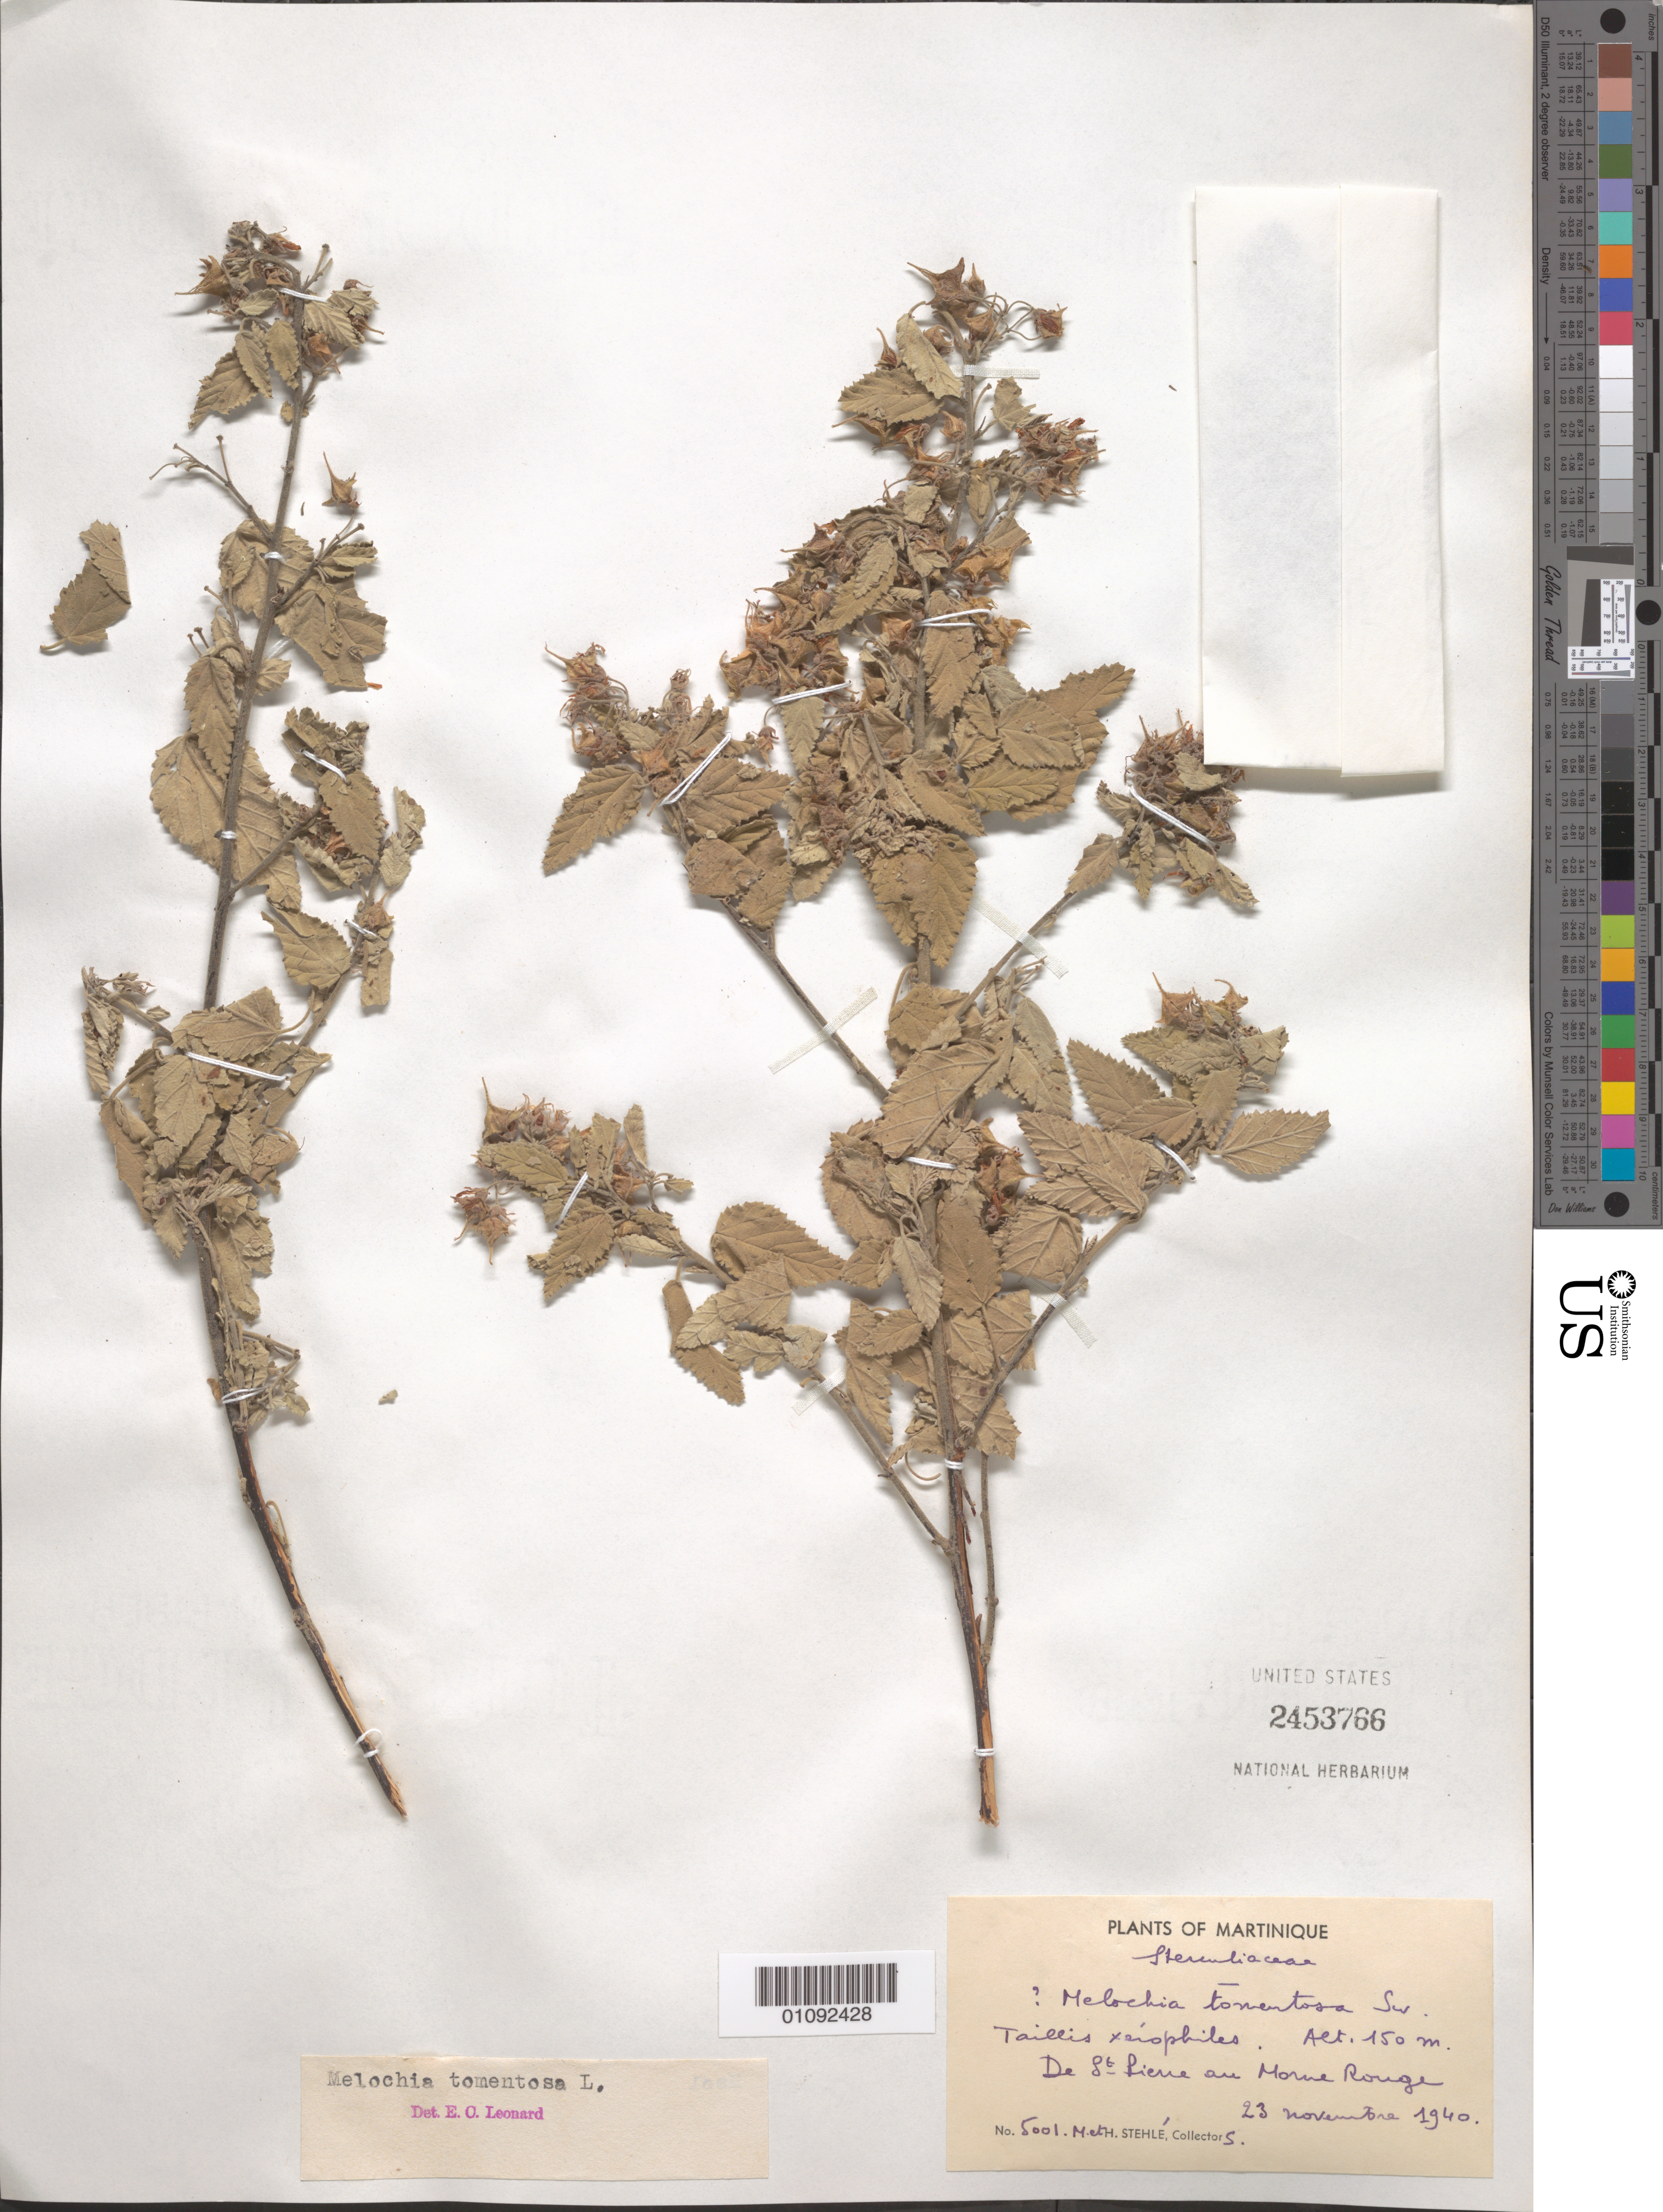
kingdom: Plantae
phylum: Tracheophyta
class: Magnoliopsida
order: Malvales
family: Malvaceae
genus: Melochia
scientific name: Melochia tomentosa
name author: L.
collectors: M. Stehlé & H. Stehlé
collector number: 5001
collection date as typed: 23 Nov 1940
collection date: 1940-11-23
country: Martinique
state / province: Saint-Pierre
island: Martinique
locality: De St Pierre au Morne Rouge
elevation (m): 150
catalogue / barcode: US 2453766